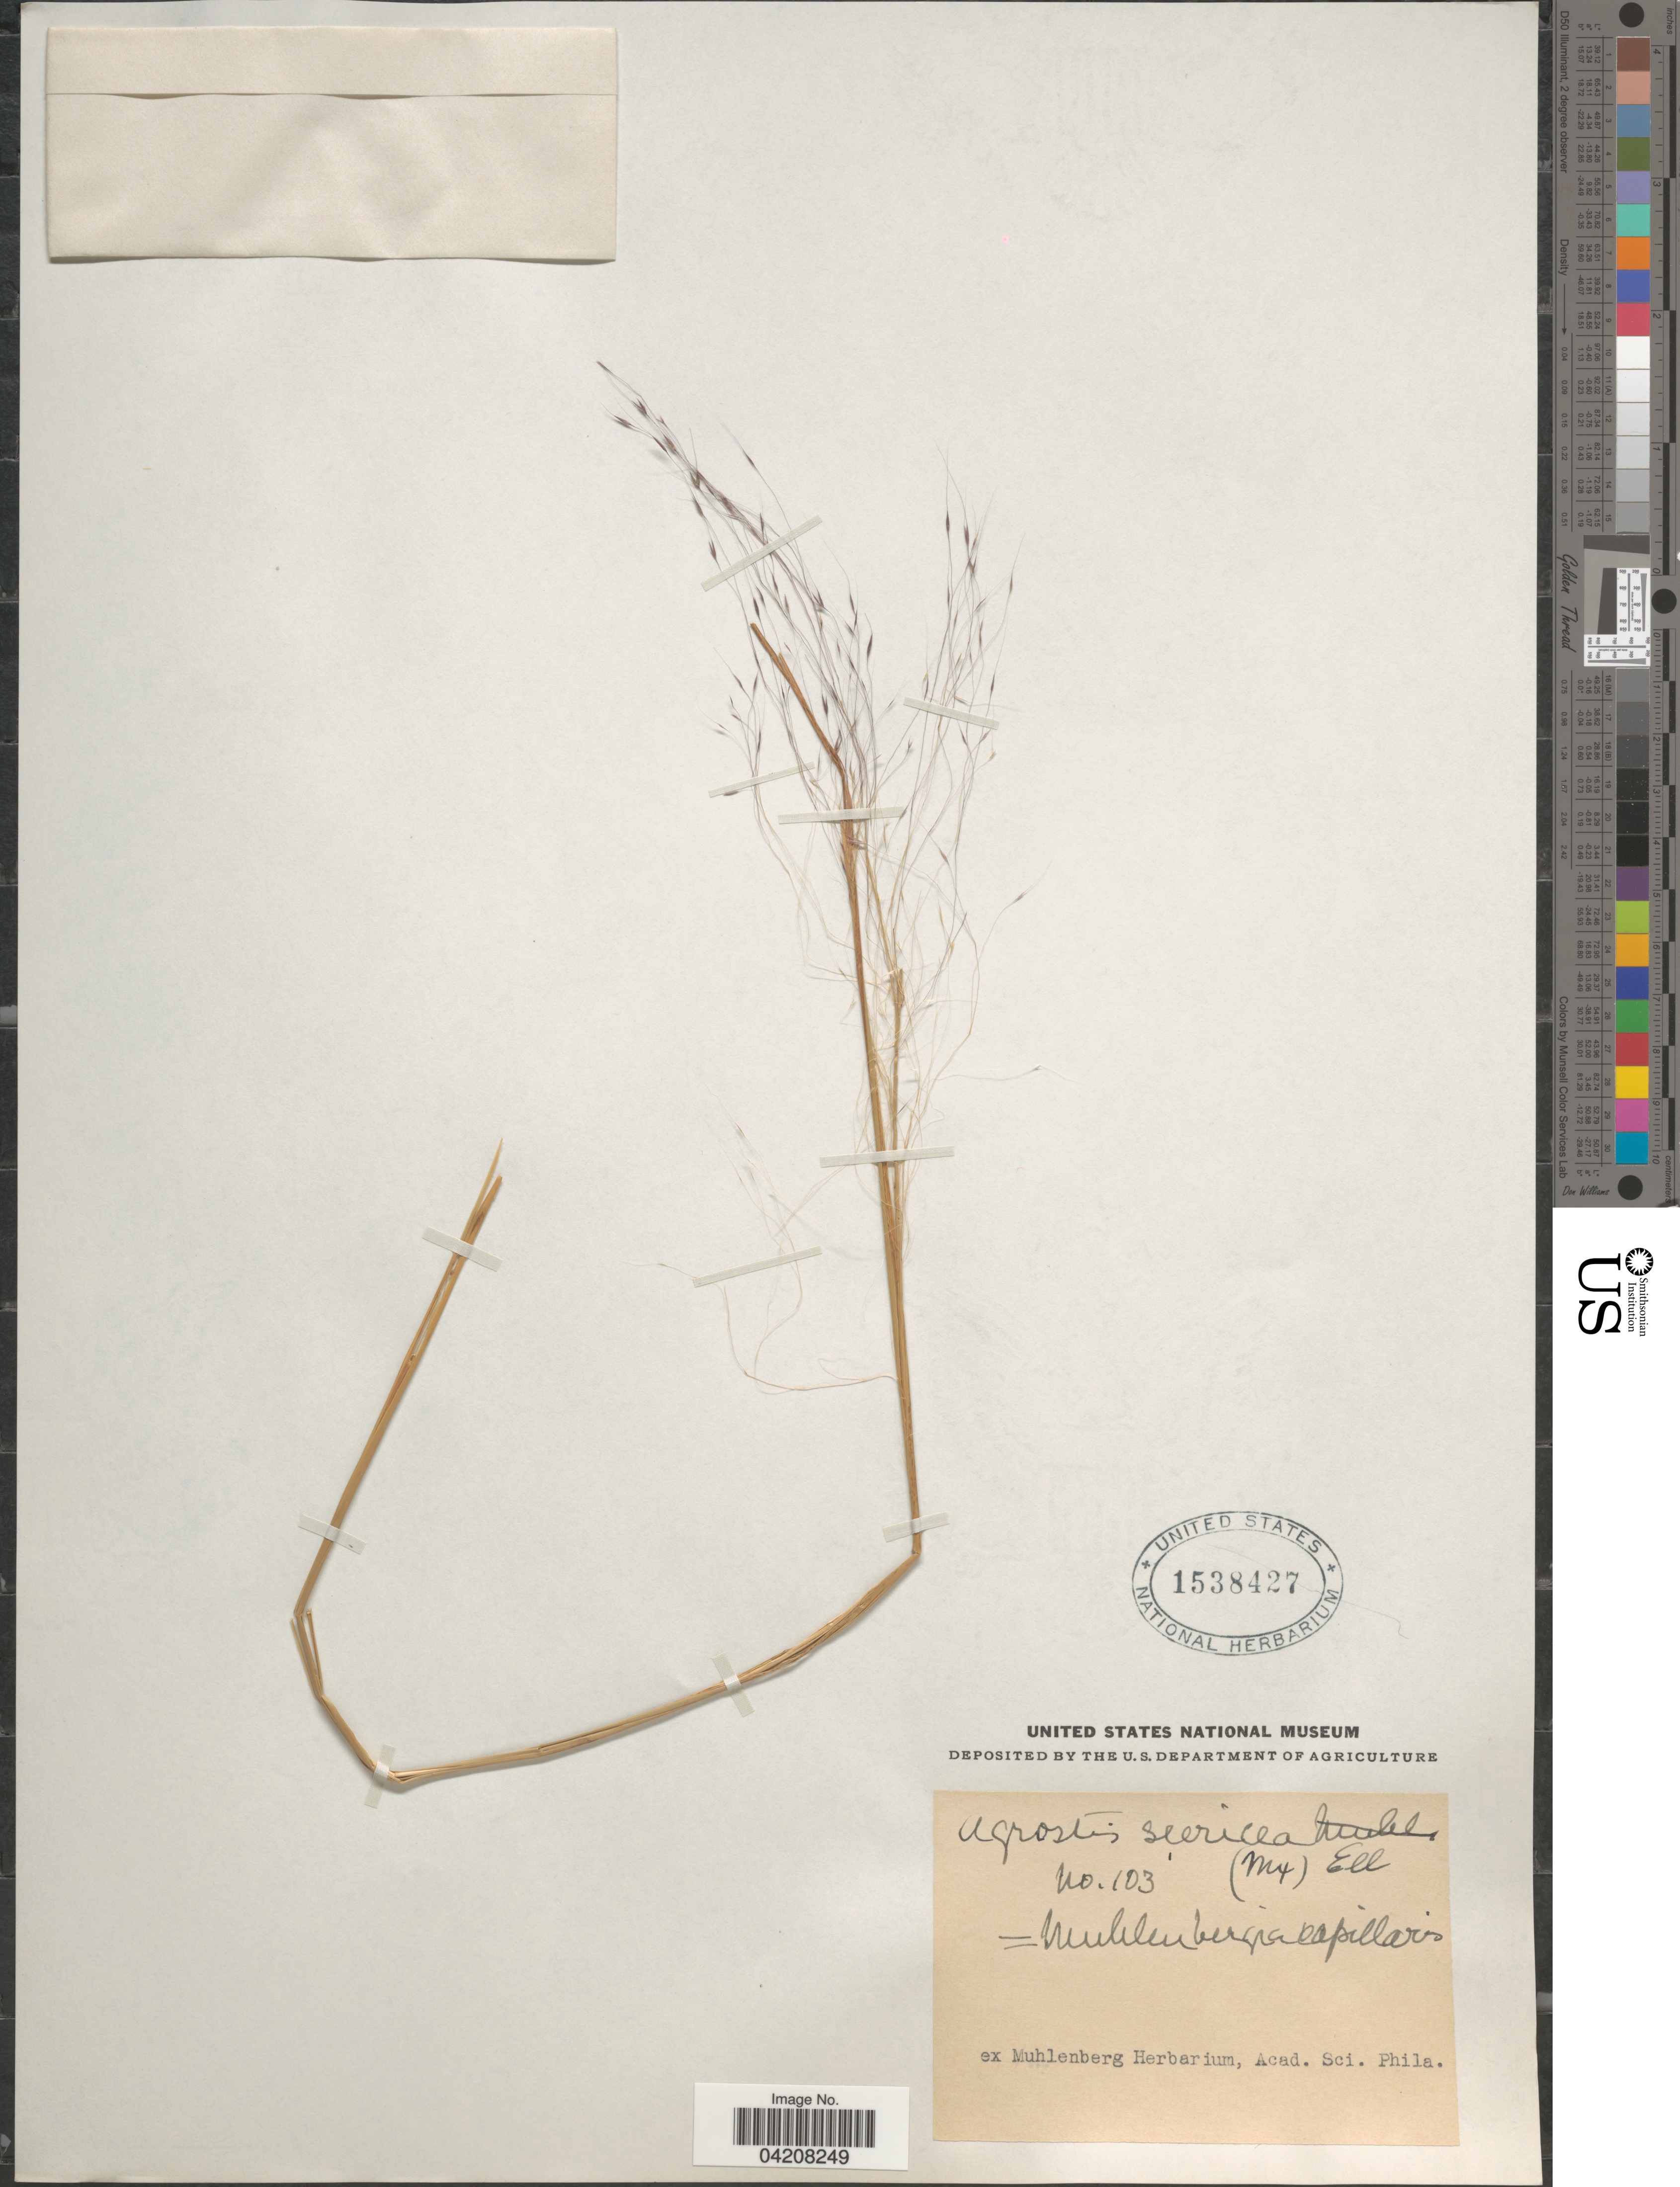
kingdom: Plantae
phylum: Tracheophyta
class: Liliopsida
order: Poales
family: Poaceae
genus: Muhlenbergia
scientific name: Muhlenbergia capillaris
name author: (Lam.) Trin.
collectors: ex herb. Muhlenberg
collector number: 103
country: United States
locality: Acad. Sci. Phila.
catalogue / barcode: US 1538427